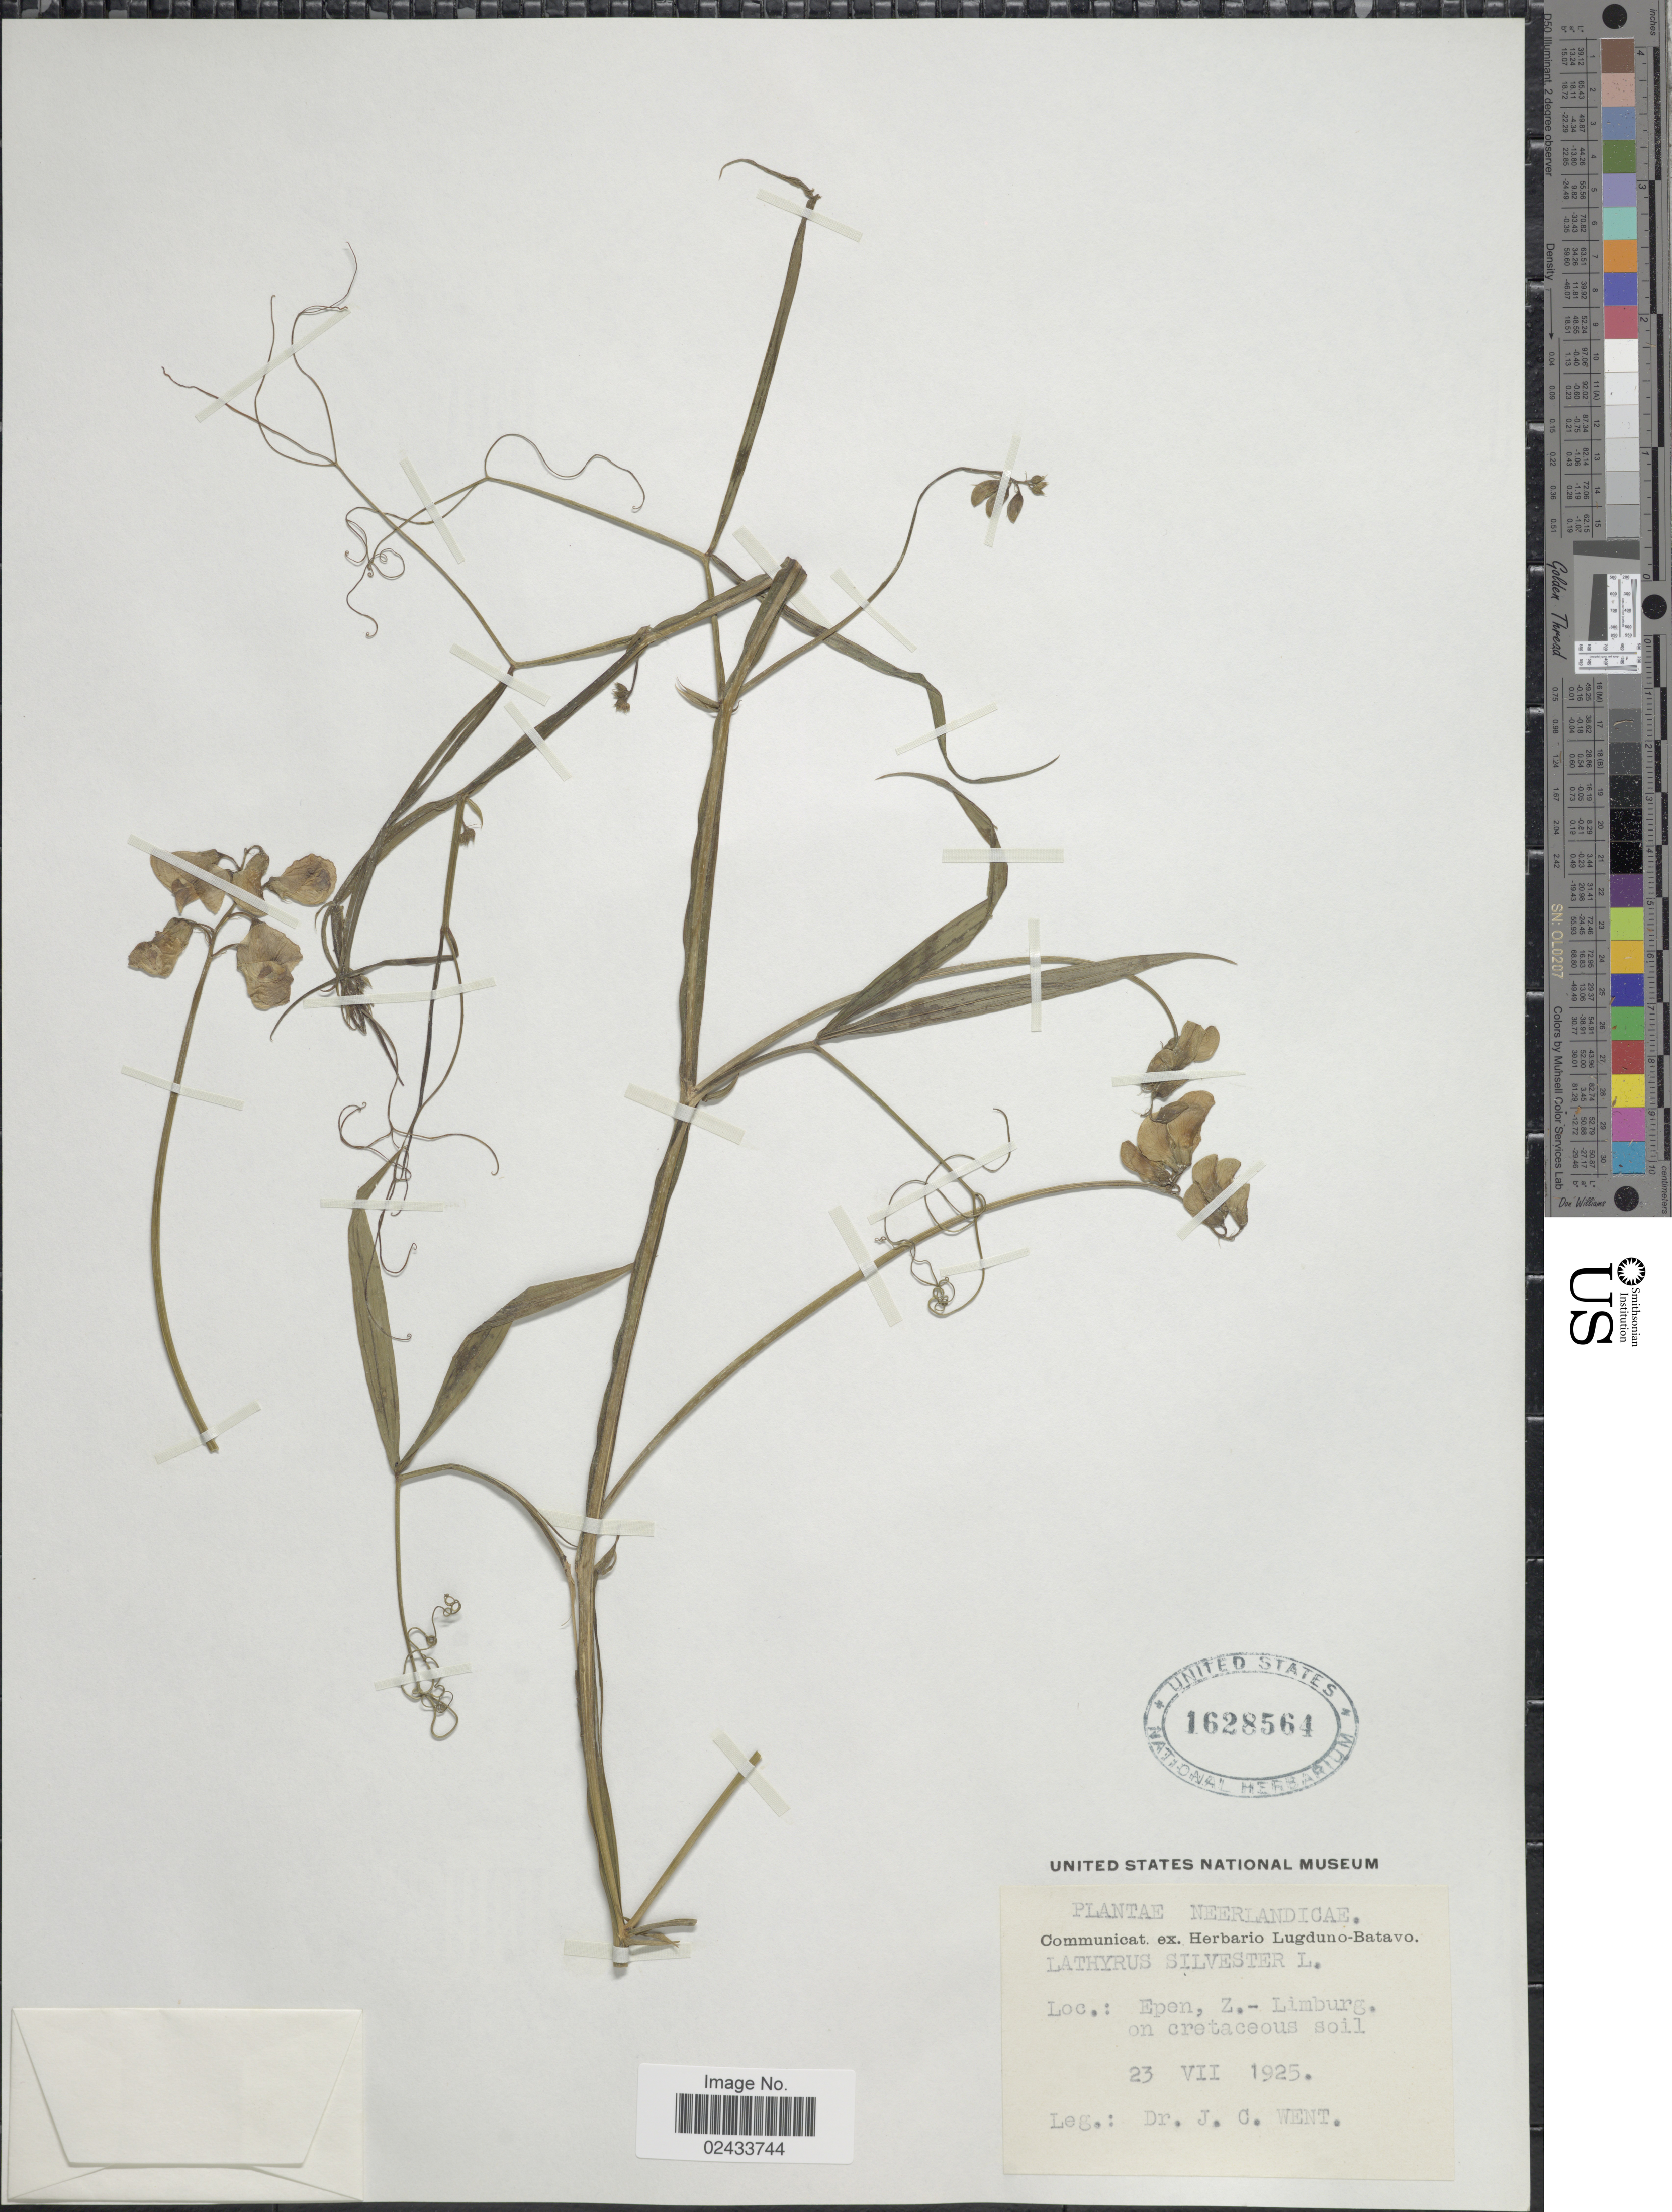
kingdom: Plantae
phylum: Tracheophyta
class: Magnoliopsida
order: Fabales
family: Fabaceae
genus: Lathyrus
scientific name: Lathyrus sylvestris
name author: L.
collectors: J. C. Went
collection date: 1925-07-23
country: Netherlands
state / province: Limburg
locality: Epen, Z. - Limburg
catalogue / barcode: US 1628564